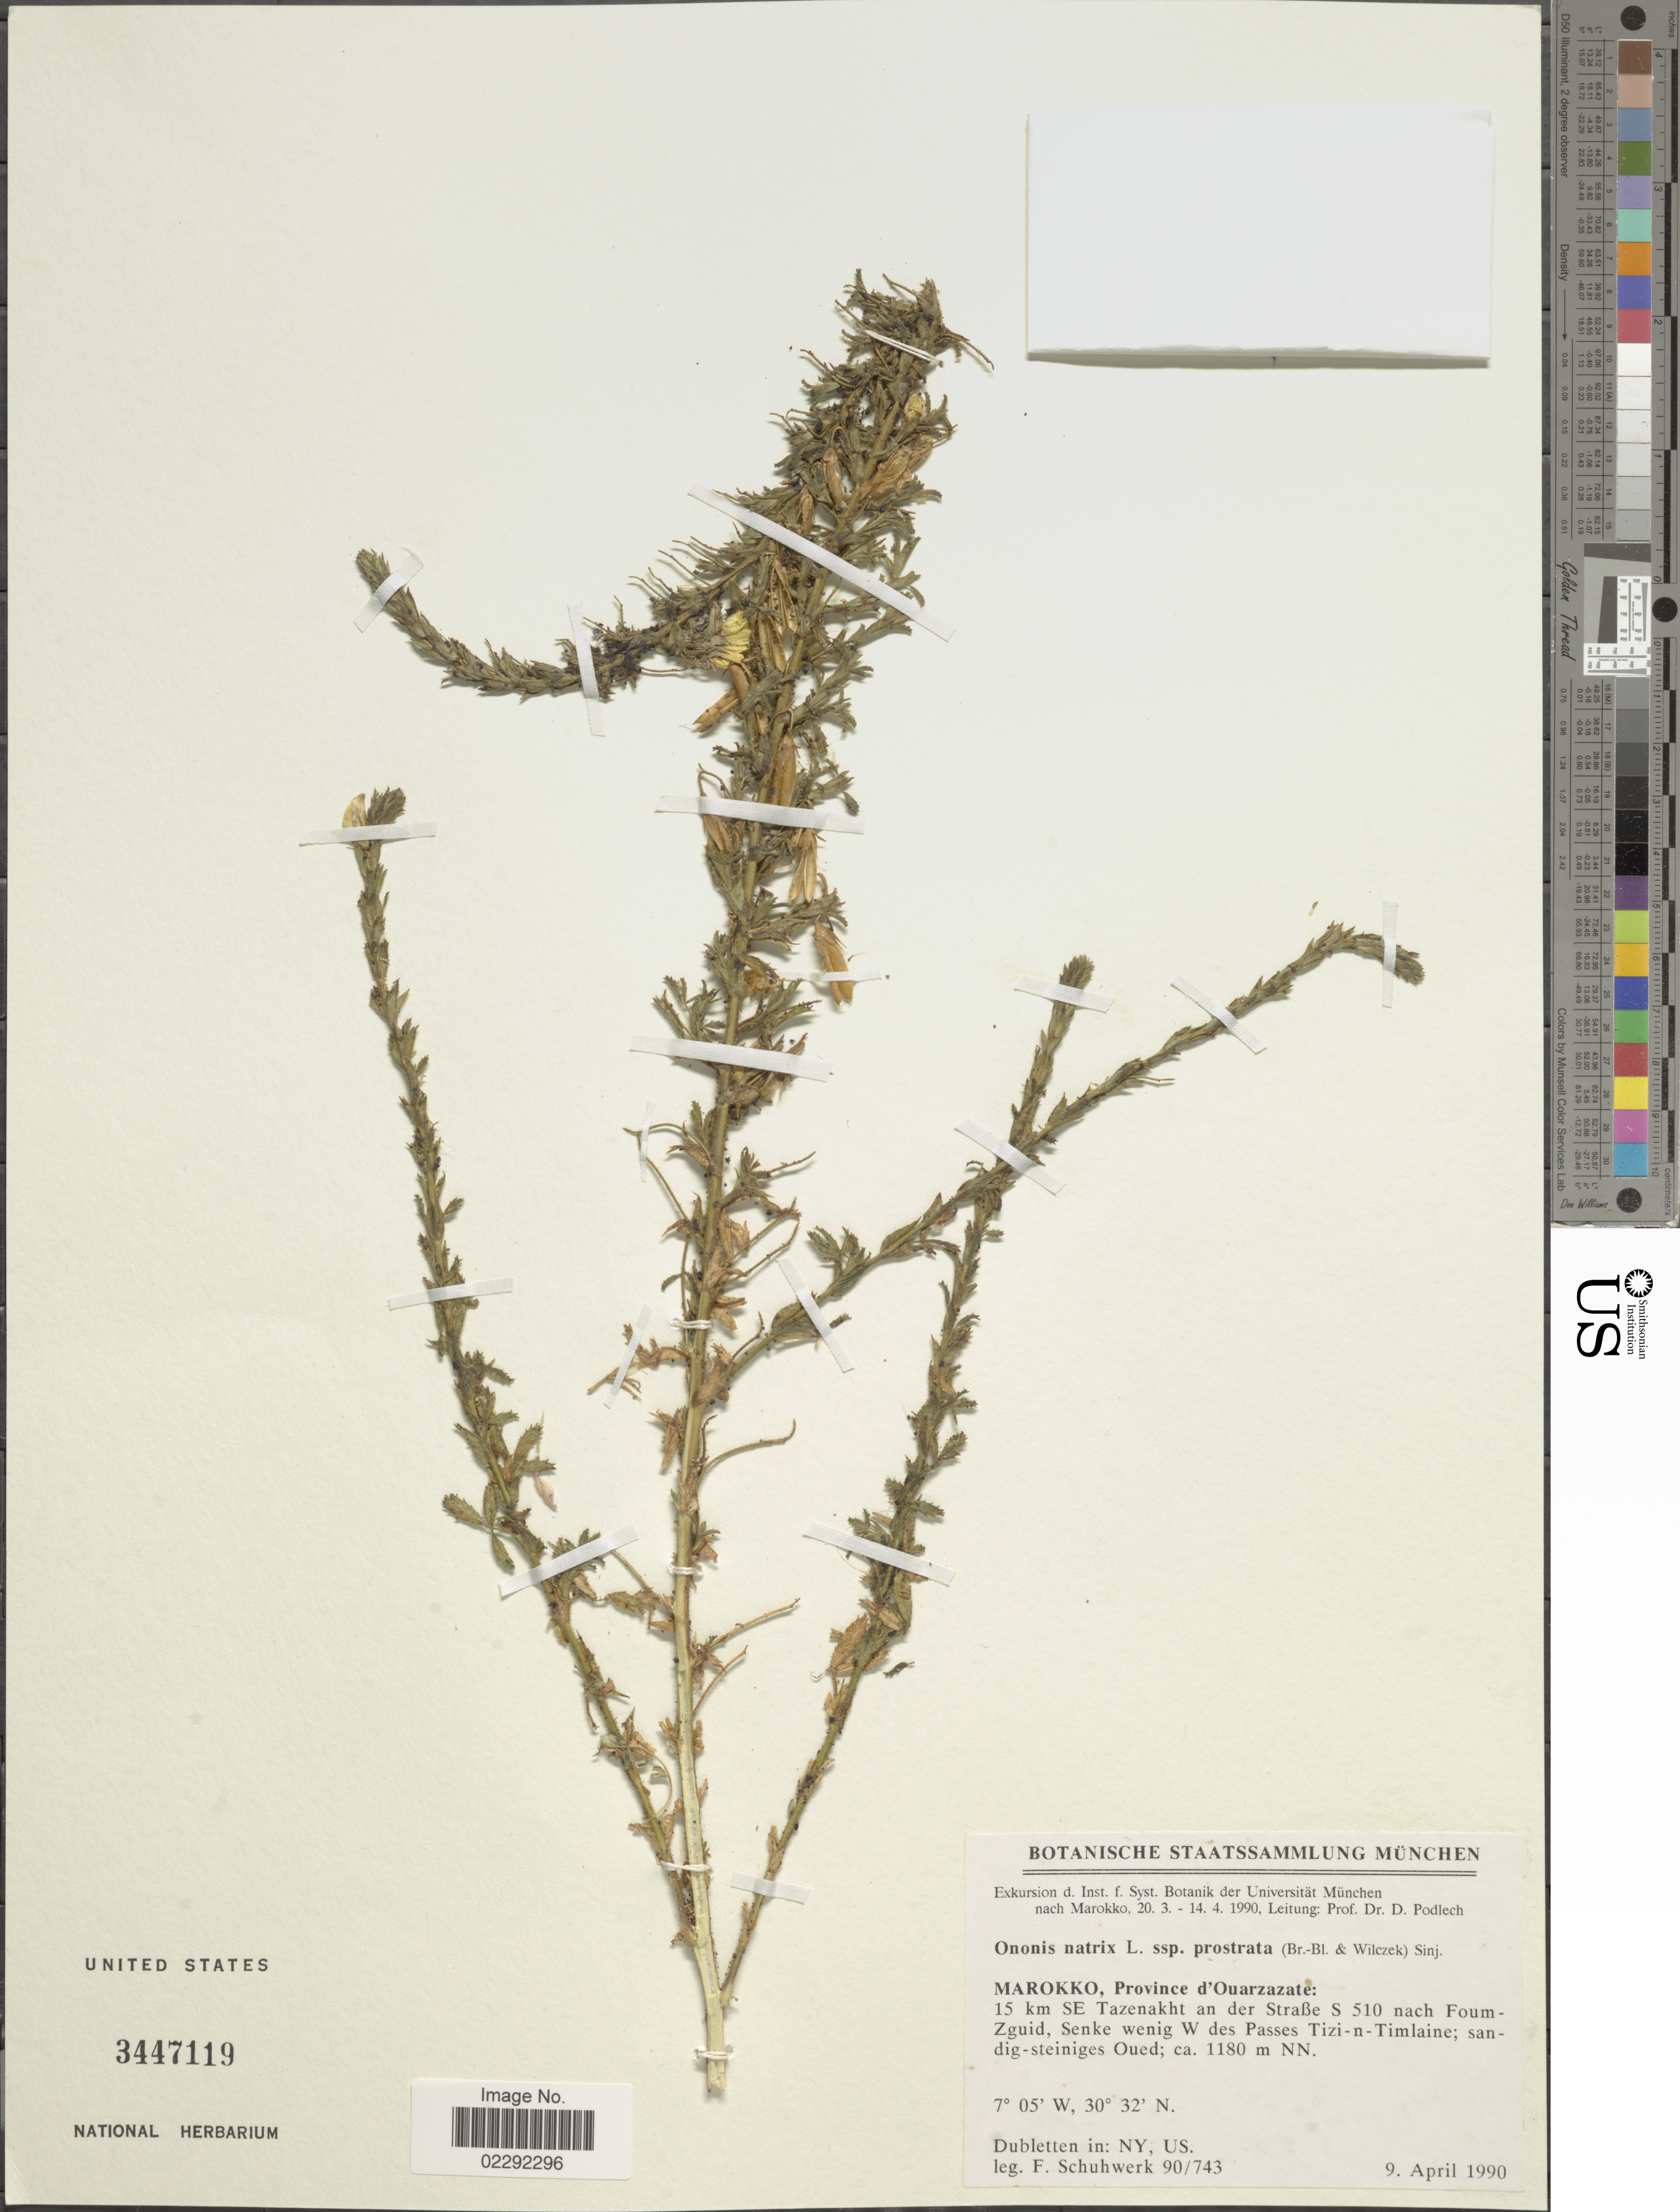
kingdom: Plantae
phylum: Tracheophyta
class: Magnoliopsida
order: Fabales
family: Fabaceae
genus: Ononis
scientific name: Ononis natrix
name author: L.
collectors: Schuhwerk, F.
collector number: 90/743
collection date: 1990-04-09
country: Morocco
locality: Province d'Ouarzazate: 15 km SE Tazenakht an der Straße S 510 nach Foum-Zguid, Senke wenig des Passes Tizi-n-Timlaine; sandige-steiniges Oued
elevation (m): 1180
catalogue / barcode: US 3447119